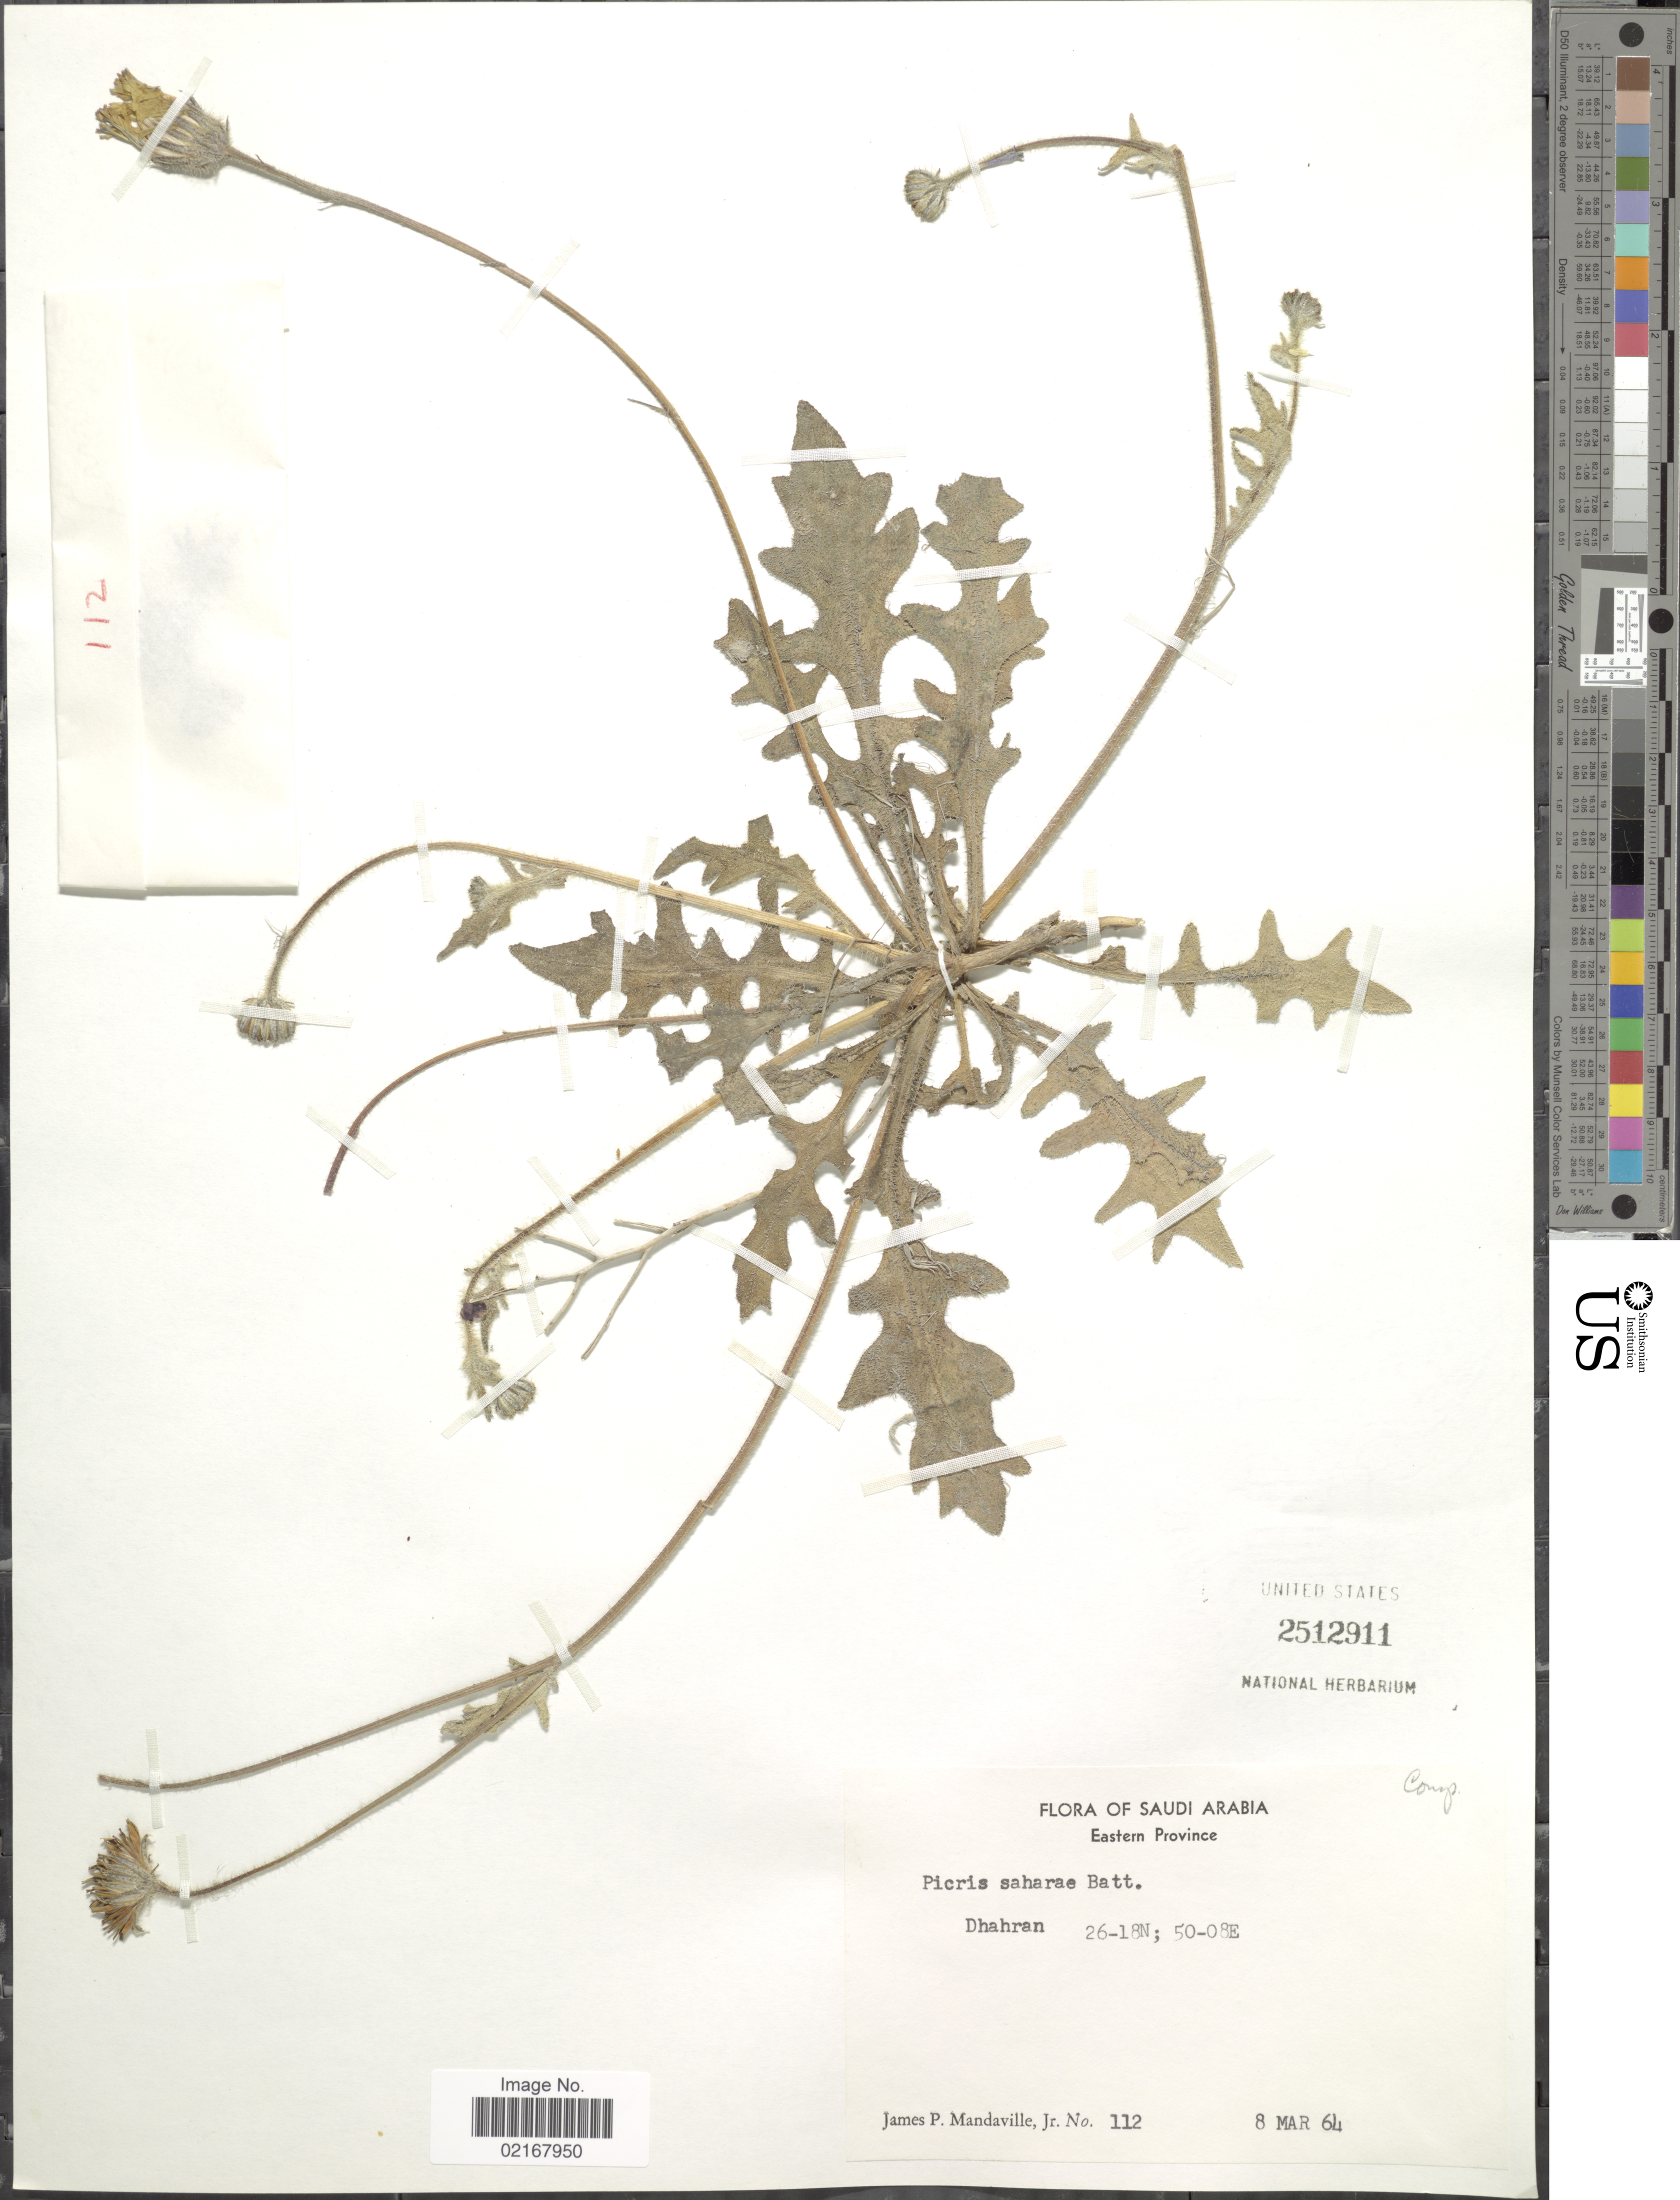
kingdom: Plantae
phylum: Tracheophyta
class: Magnoliopsida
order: Asterales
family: Asteraceae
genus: Picris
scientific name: Picris asplenioides subsp. saharae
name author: (Coss. & Kralik) Dobignard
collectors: J. Mandaville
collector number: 112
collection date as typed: Transcribed d/m/y: 8/3/64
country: Saudi Arabia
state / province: Ash Sharqiyah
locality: Eastern Province, Dhahran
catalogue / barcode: US 2512911